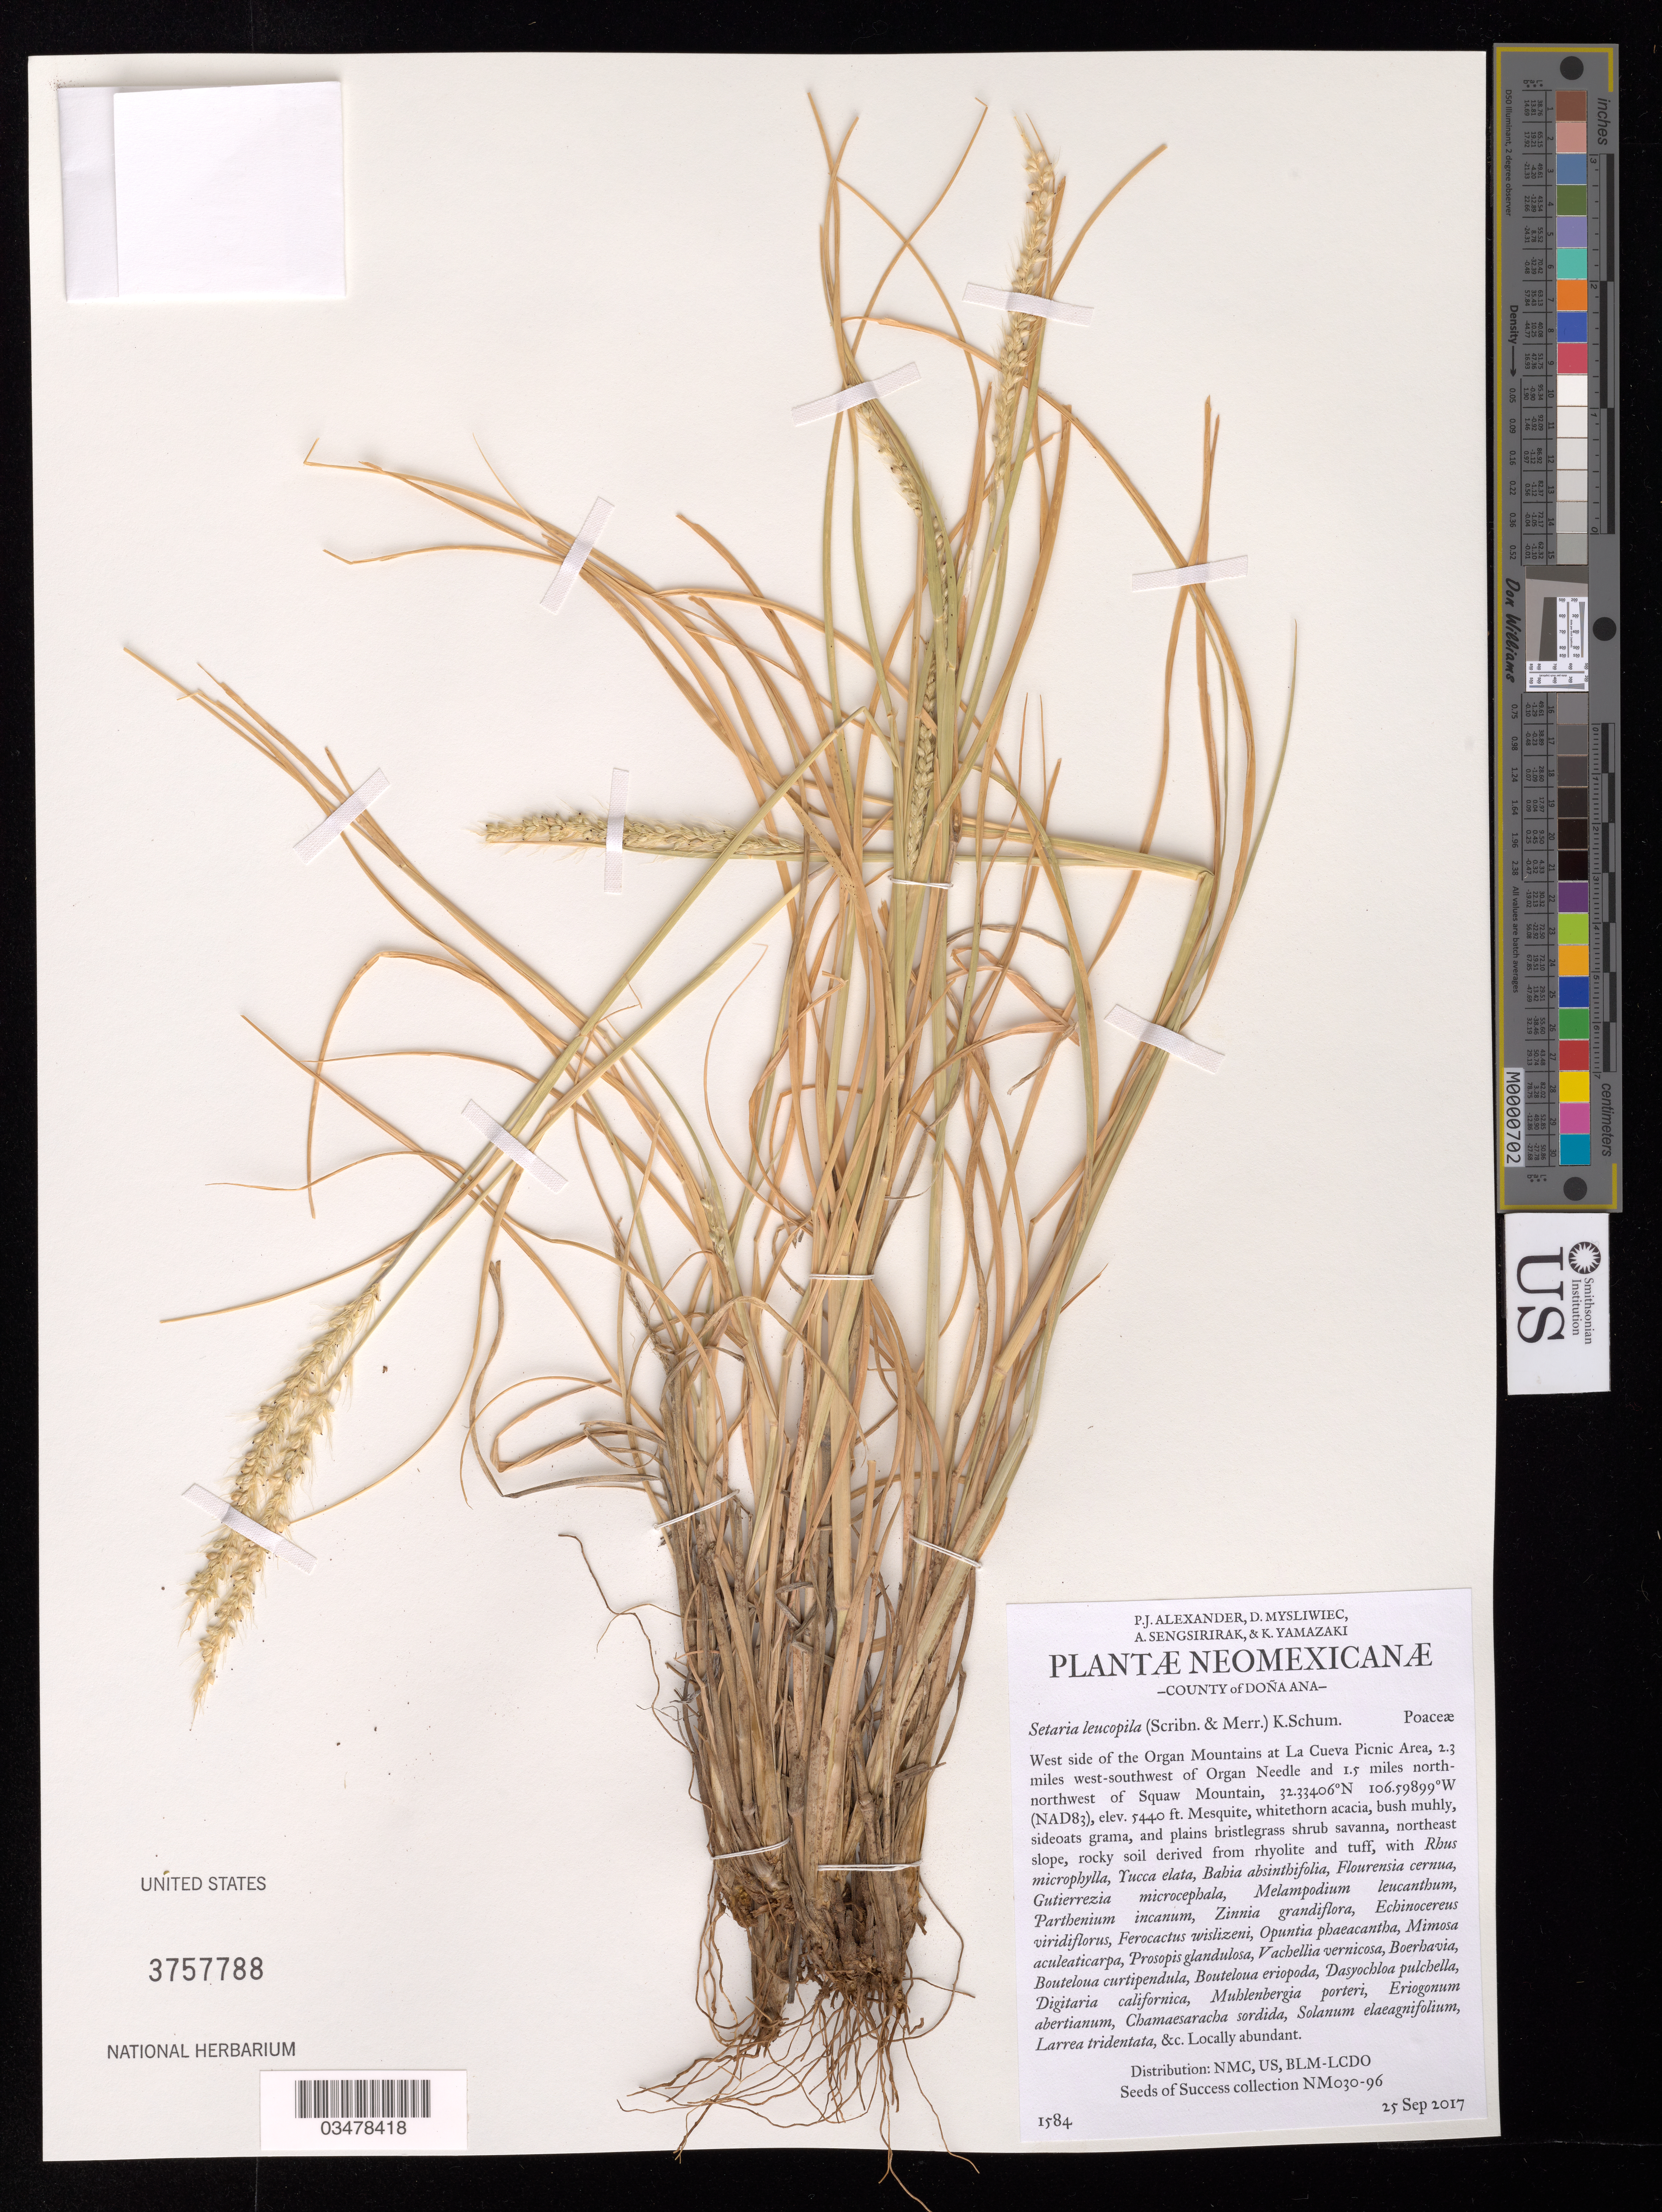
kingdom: Plantae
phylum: Tracheophyta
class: Liliopsida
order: Poales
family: Poaceae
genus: Setaria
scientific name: Setaria leucopila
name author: (Scribn. & Merr.) K. Schum.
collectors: P. Alexander, D. Mysliwiec, A. Sengsirirak & K. Yamazaki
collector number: NM030-096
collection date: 2017-09-25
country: United States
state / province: New Mexico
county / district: Dona Ana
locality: Dripping Spring recreational area. Organ Mts at La Cueva Picnic Area, 2.3 mi. WSW of Organ Needle and 1.5 mi. NNW of Squaw Mt.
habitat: Mesquite, whitethorn acacia, bush muhly, sideoats grama, and plains bristlegrass shrub savanna, rocky soil. Ecological site: Hills (R042XB027NM). With Zinnia grandiflora, Bouteloua eriopoda, Digitaria californica, etc.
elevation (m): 1658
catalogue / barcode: US 3757788